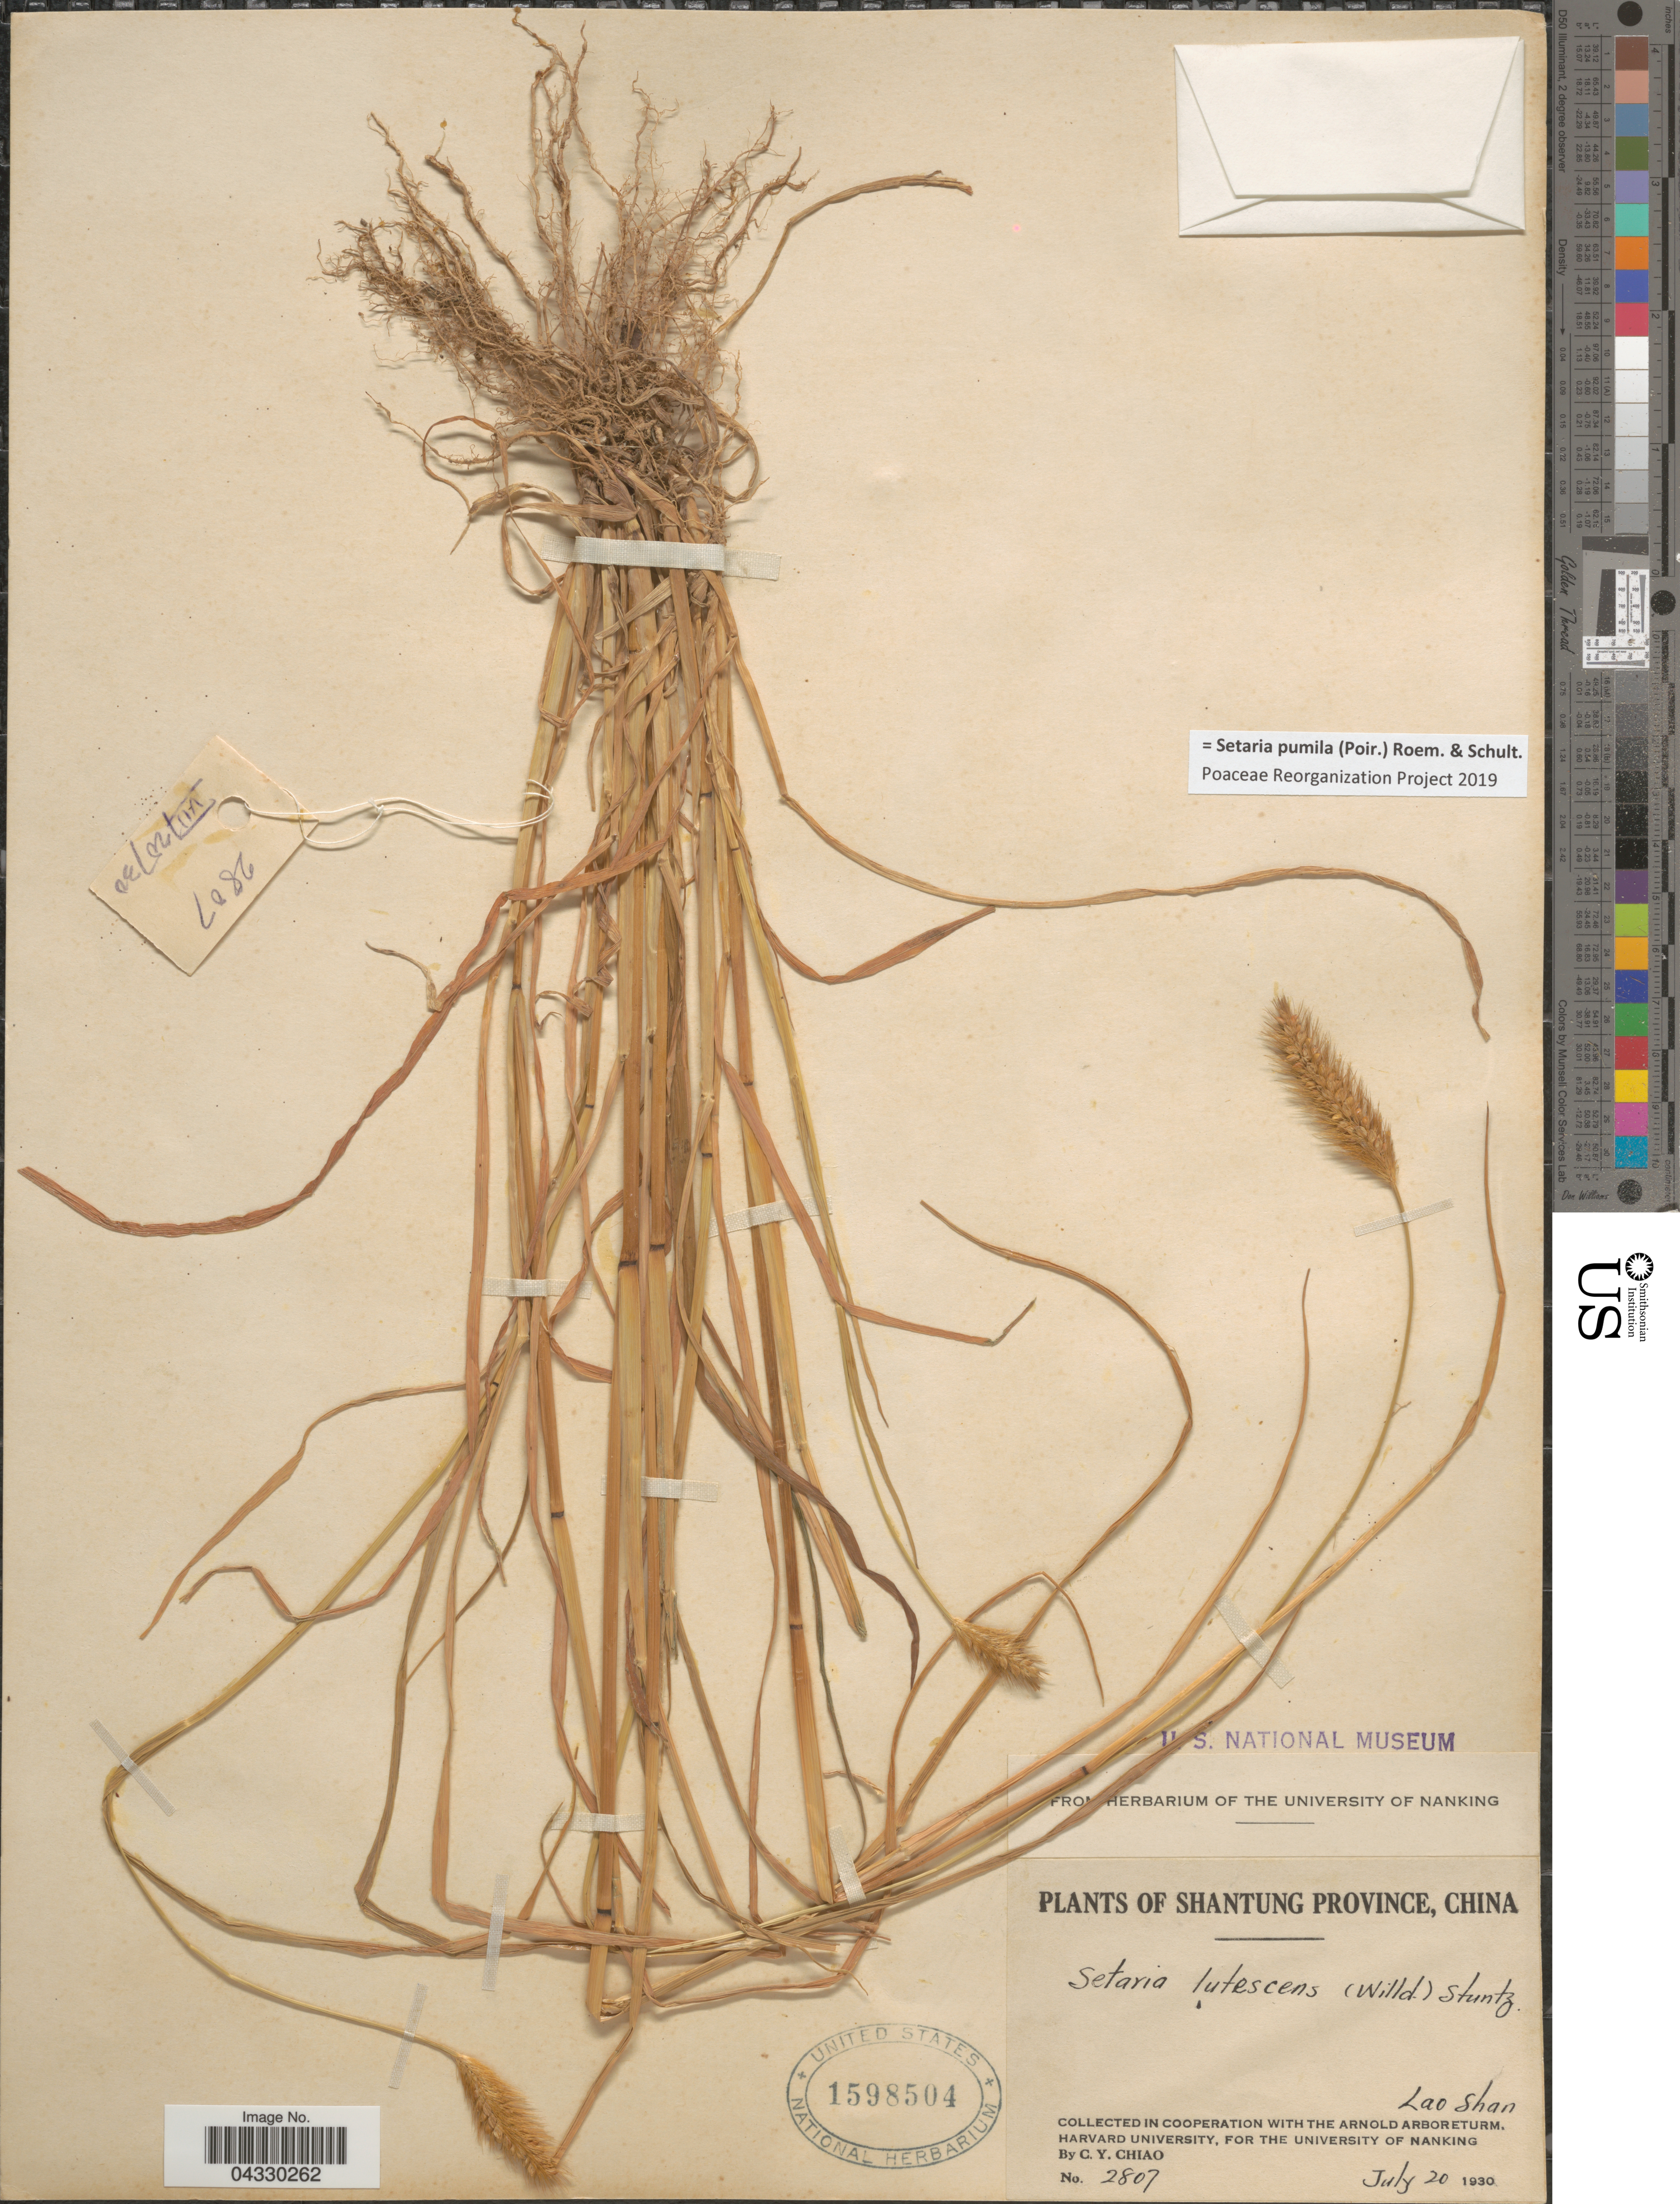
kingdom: Plantae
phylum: Tracheophyta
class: Liliopsida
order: Poales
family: Poaceae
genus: Setaria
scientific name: Setaria pumila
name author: (Poir.) Roem. & Schult.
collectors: C. Y. Chiao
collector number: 2807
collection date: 1930-07-20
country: China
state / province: Shandong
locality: Shantung Province. Lao Shan.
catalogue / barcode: US 1598504